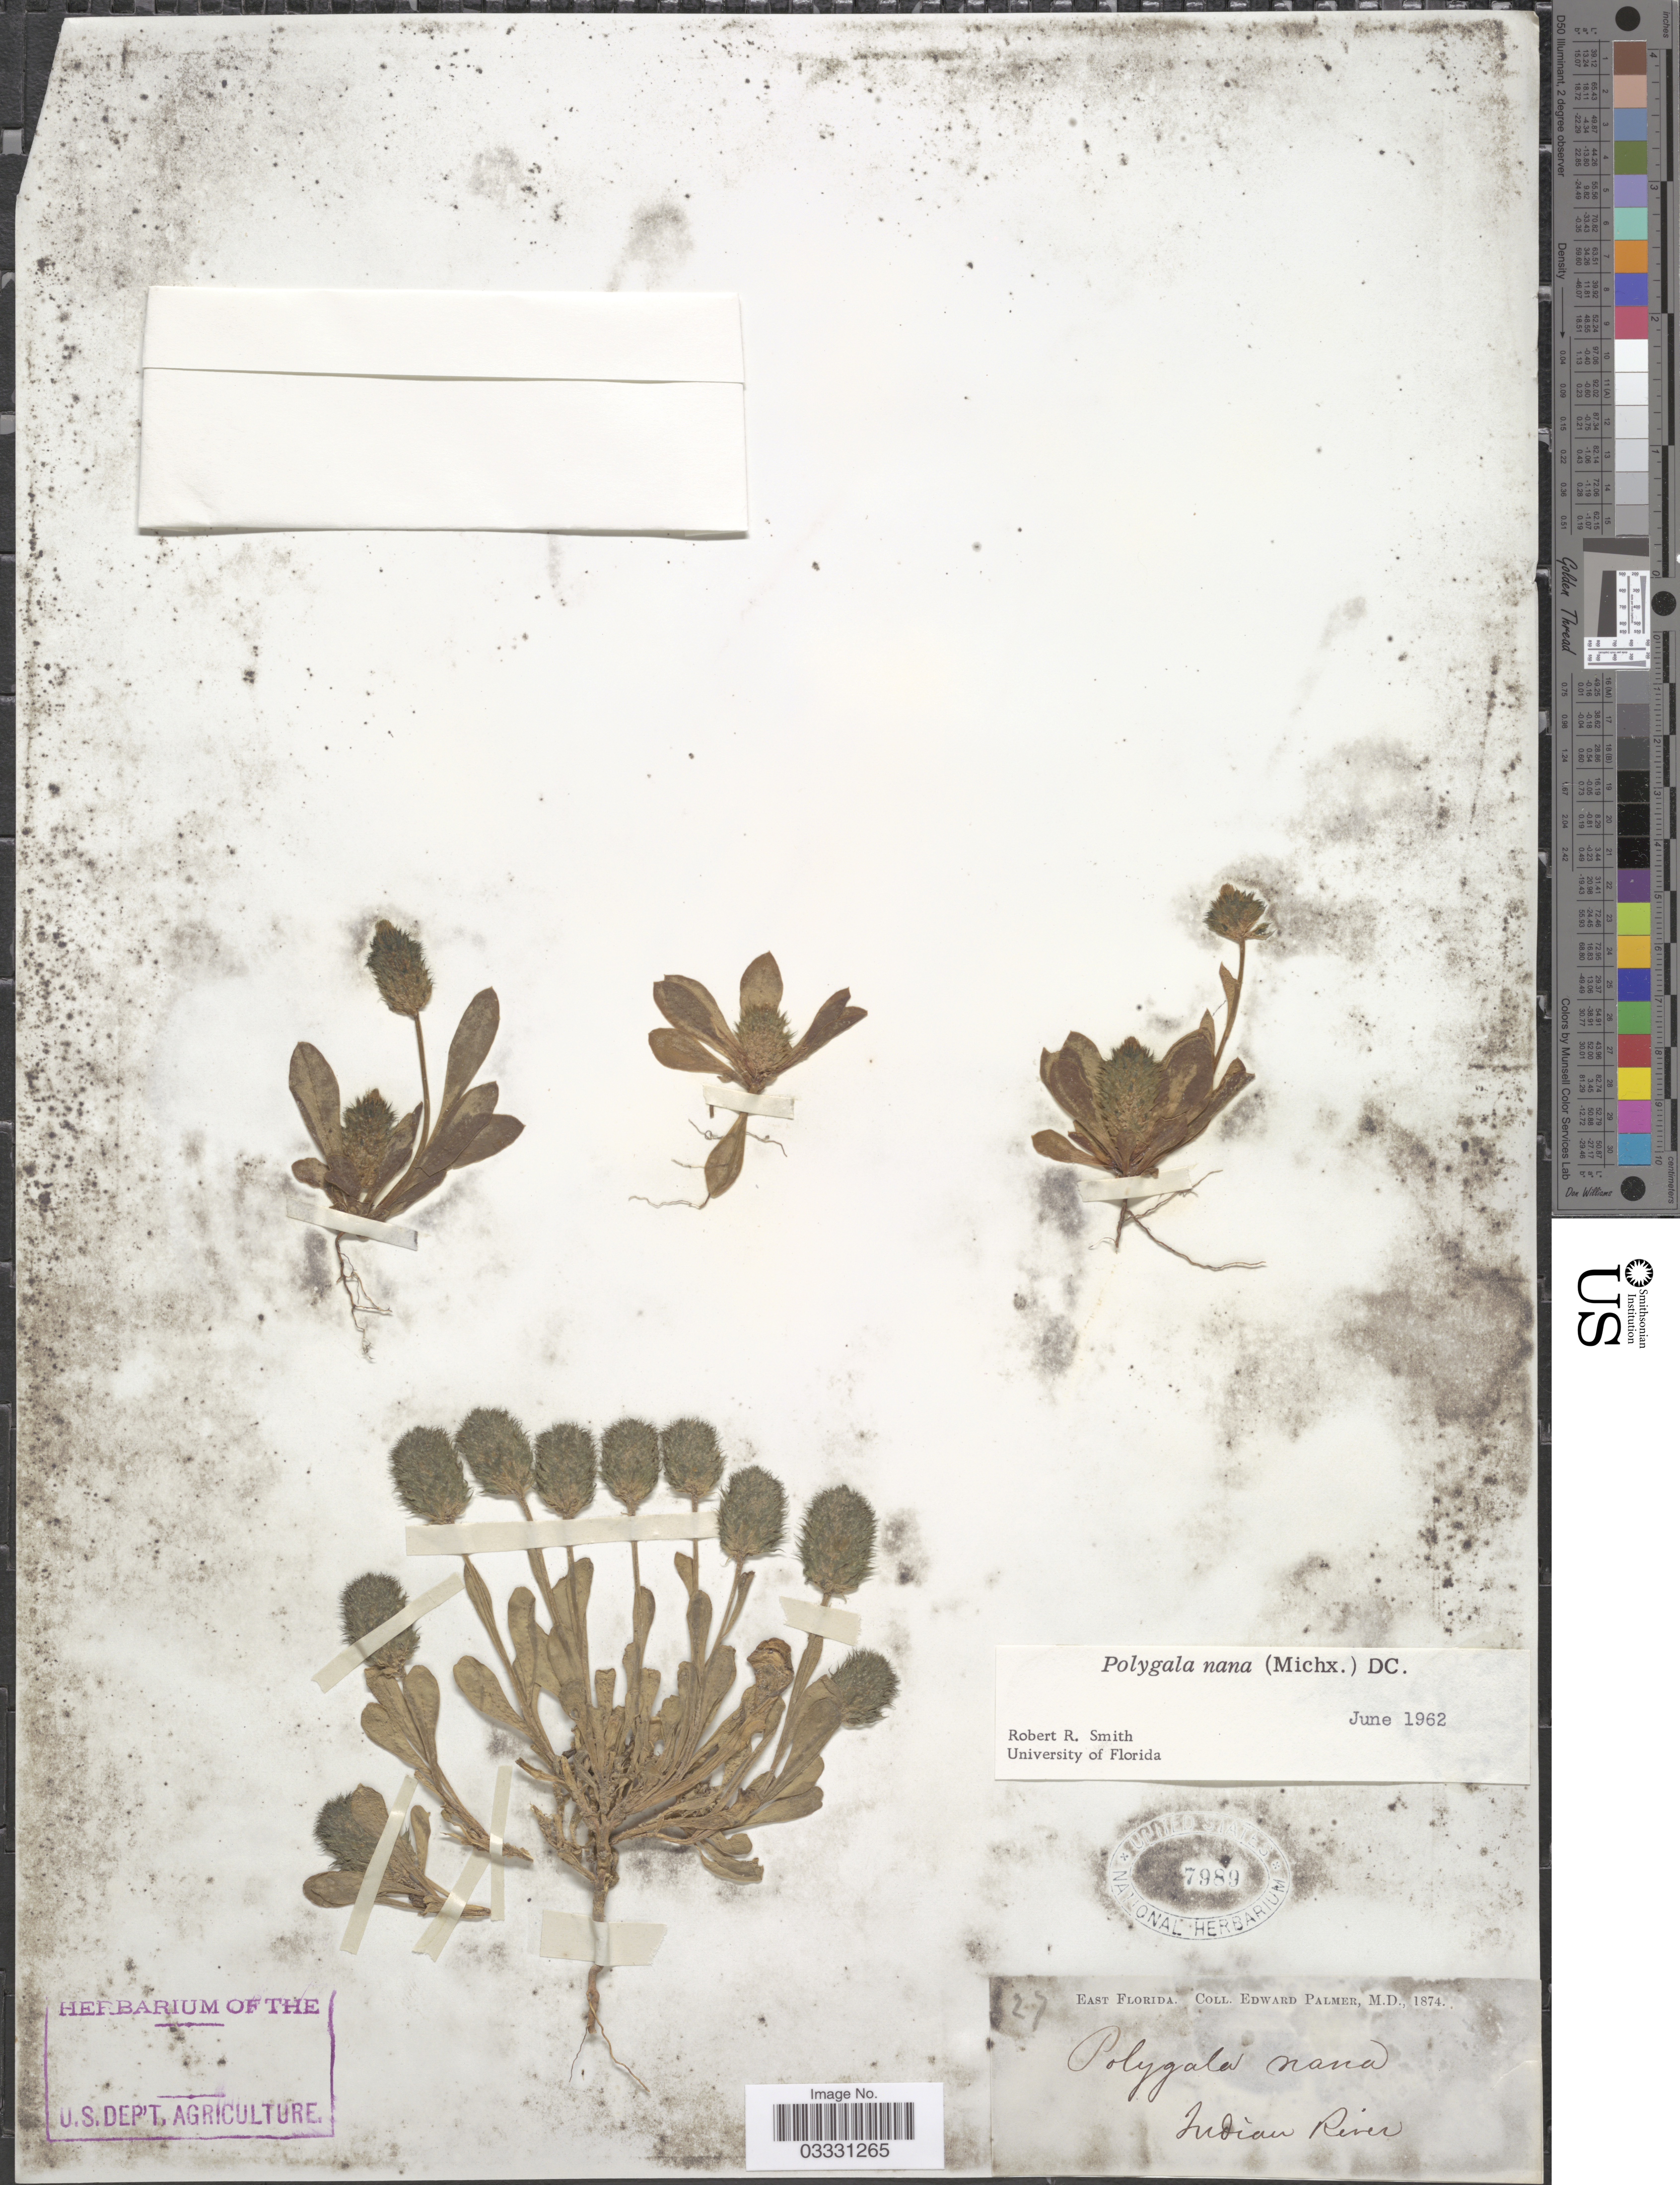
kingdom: Plantae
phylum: Tracheophyta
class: Magnoliopsida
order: Fabales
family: Polygalaceae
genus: Polygala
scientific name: Polygala nana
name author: (Michx.) DC.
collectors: E. Palmer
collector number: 27?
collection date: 1874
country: United States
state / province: Florida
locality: East Florida. Indian River.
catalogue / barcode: US 7989